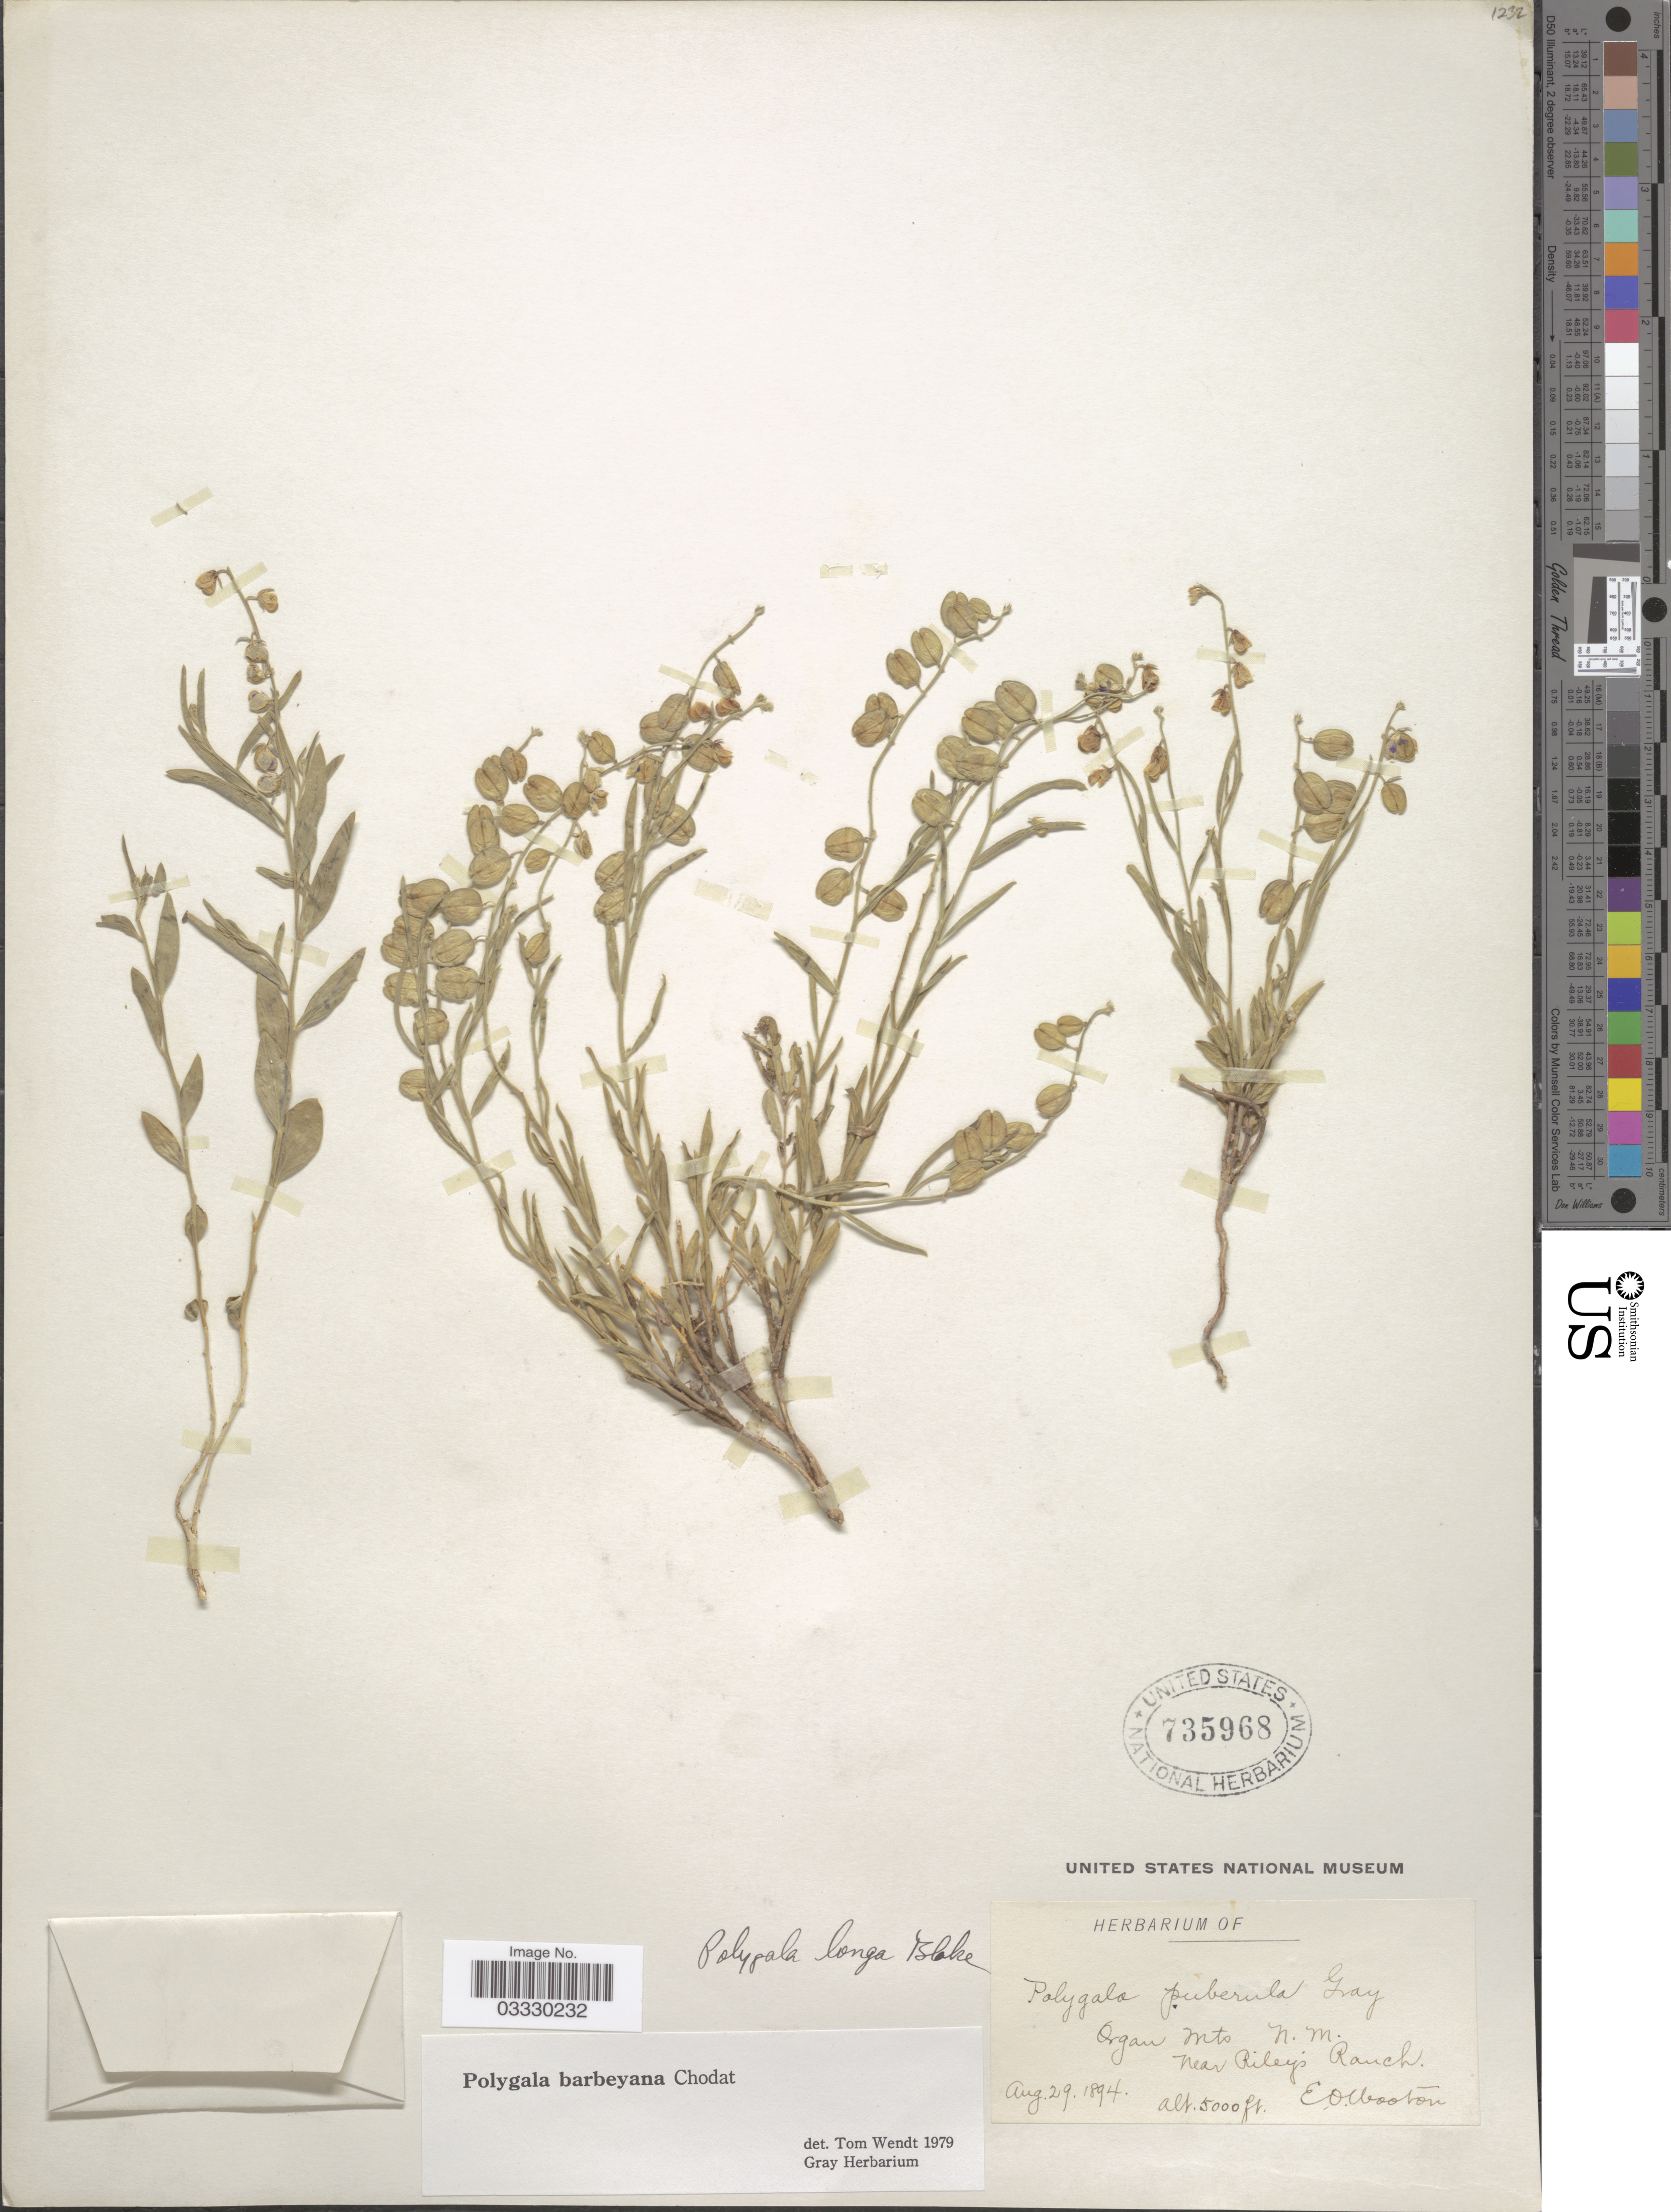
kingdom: Plantae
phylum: Tracheophyta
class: Magnoliopsida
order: Fabales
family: Polygalaceae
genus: Hebecarpa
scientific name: Hebecarpa barbeyana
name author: (Chodat) J.R. Abbott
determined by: Strong, Mark T., (BOT), Smithsonian Institution - National Museum of Natural History (UNITED STATES)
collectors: E. O. Wooton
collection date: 1894-08-29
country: United States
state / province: New Mexico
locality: Organ Mts. Near Rileys Ranch.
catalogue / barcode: US 735968